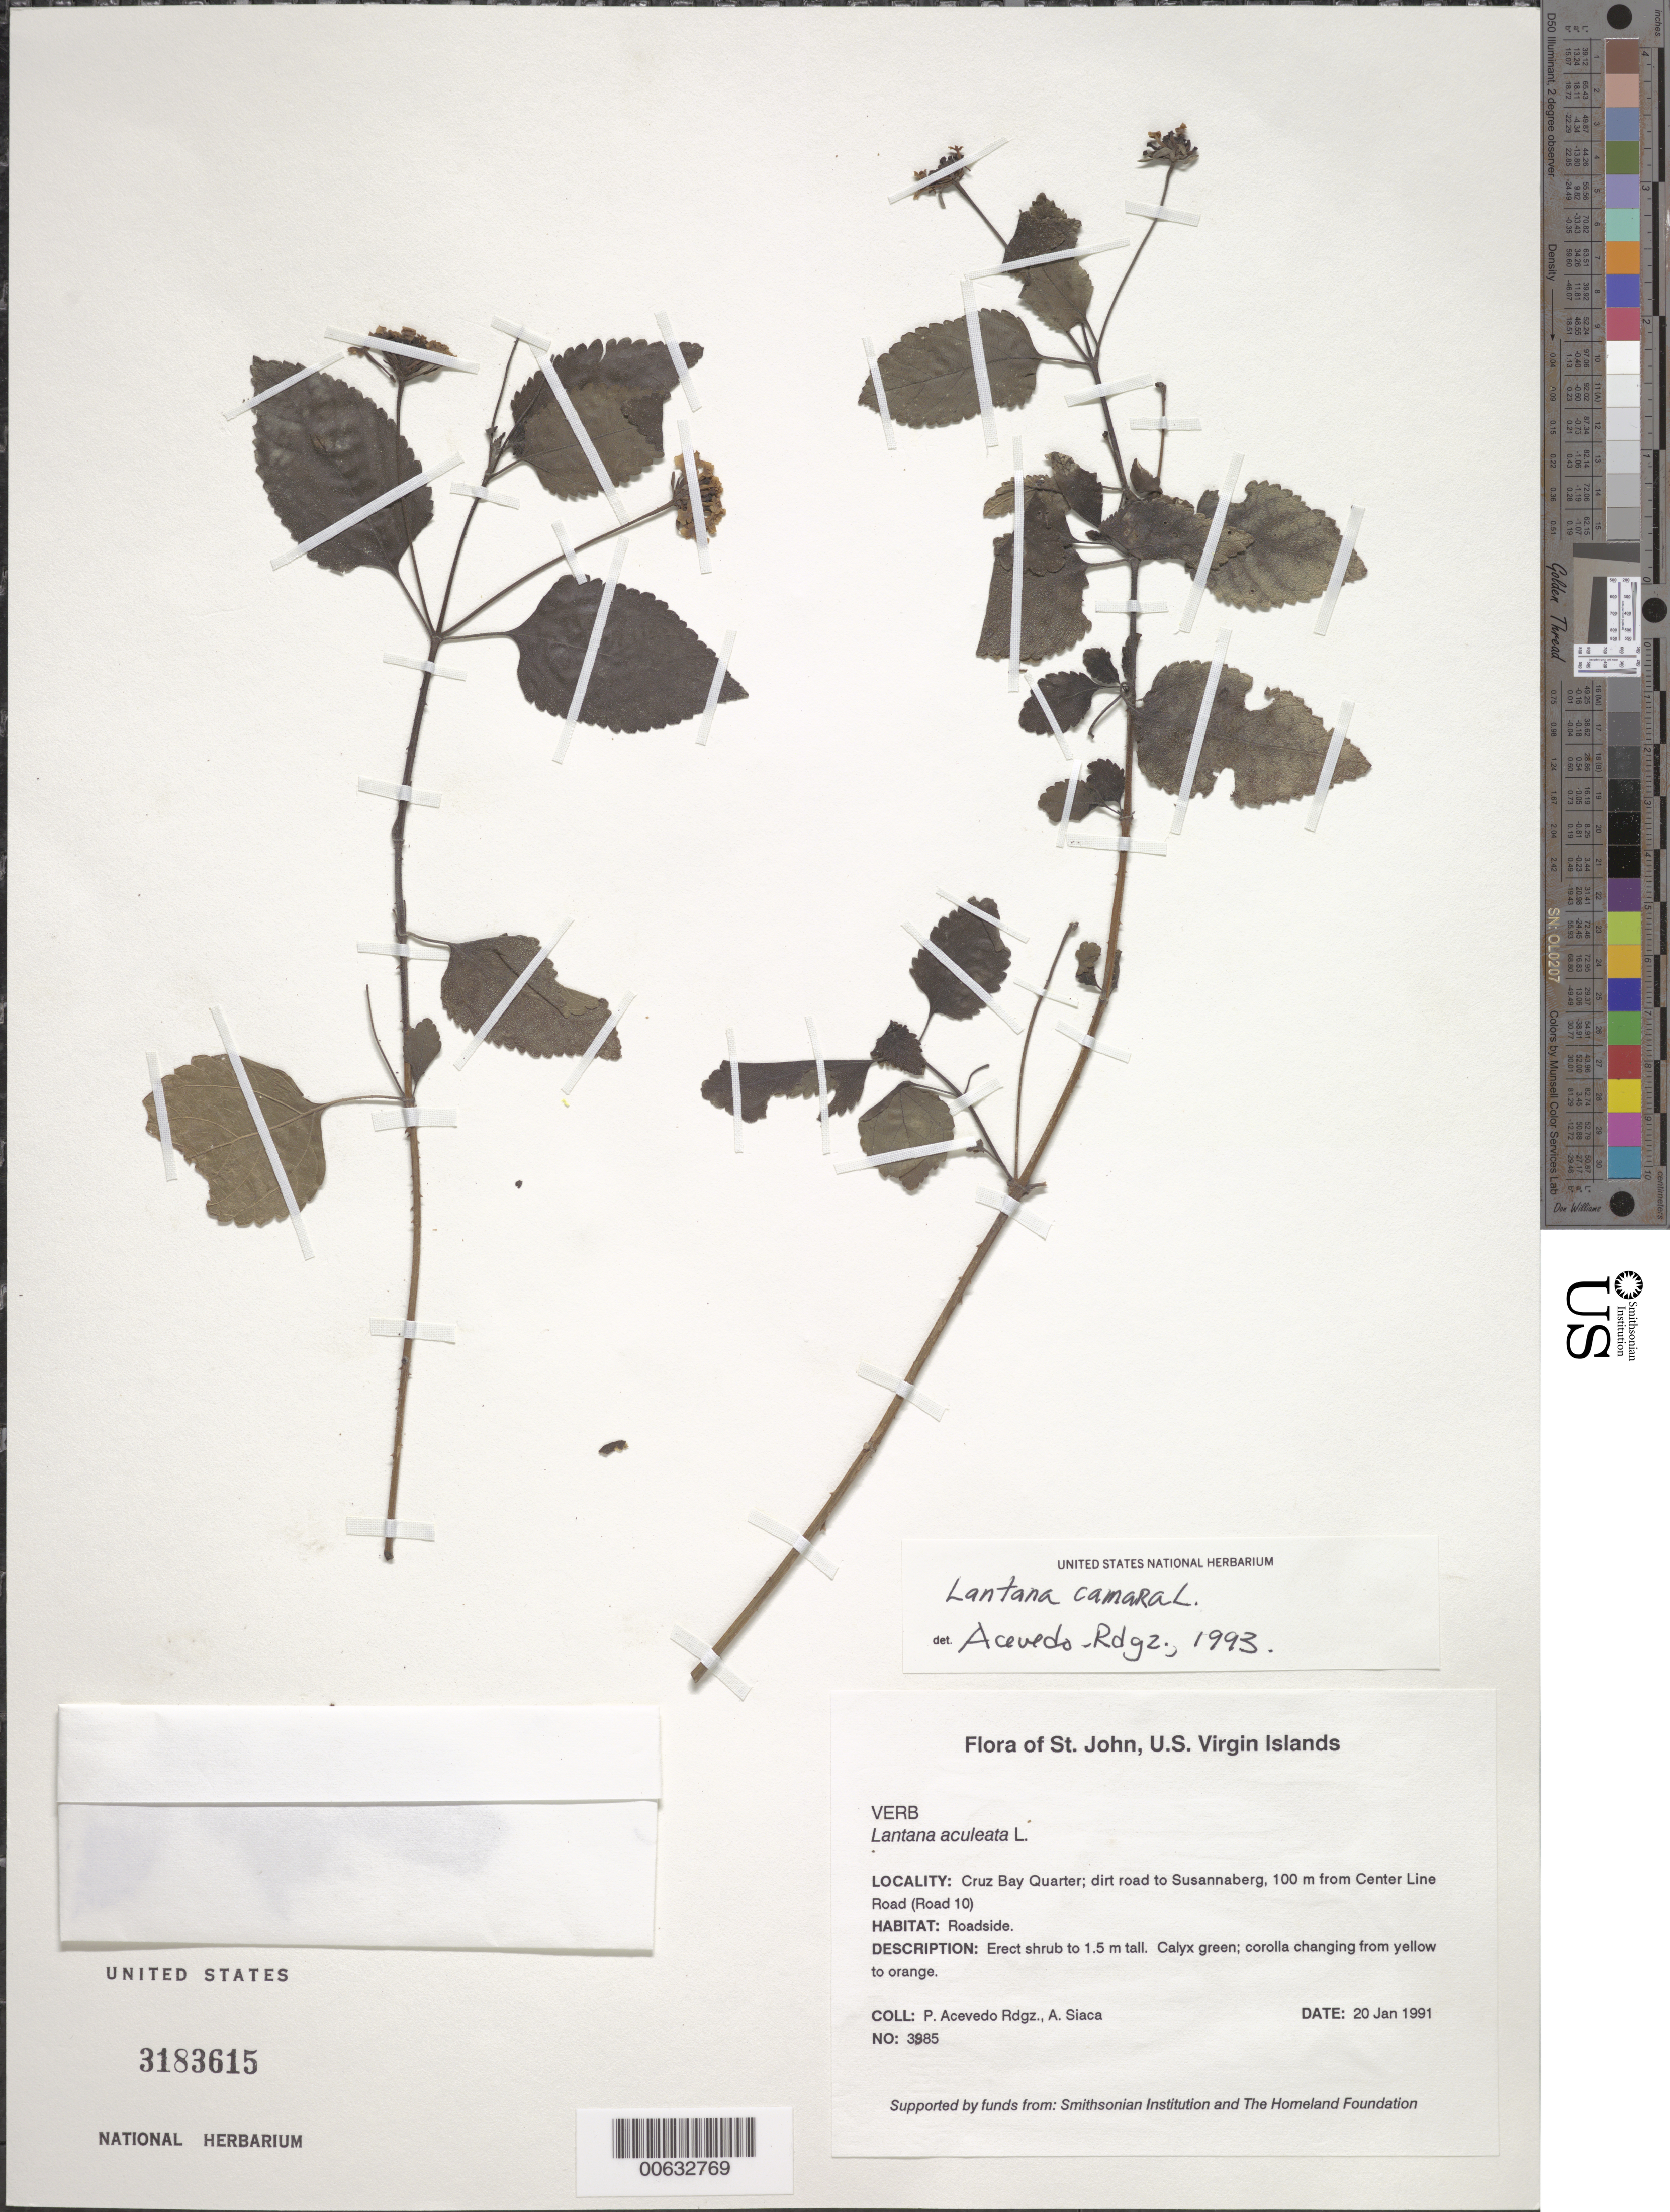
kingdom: Plantae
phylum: Tracheophyta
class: Magnoliopsida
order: Lamiales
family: Verbenaceae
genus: Lantana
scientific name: Lantana camara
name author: L.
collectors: P. Acevedo-Rodr. & A. Siaca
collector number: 3985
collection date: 1991-01-20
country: U.S. Virgin Islands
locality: St. John. Cruz Bay Quarter; dirt road to Susannaberg, 100 m from Center Line Road (Road 10).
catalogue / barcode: US 3183615